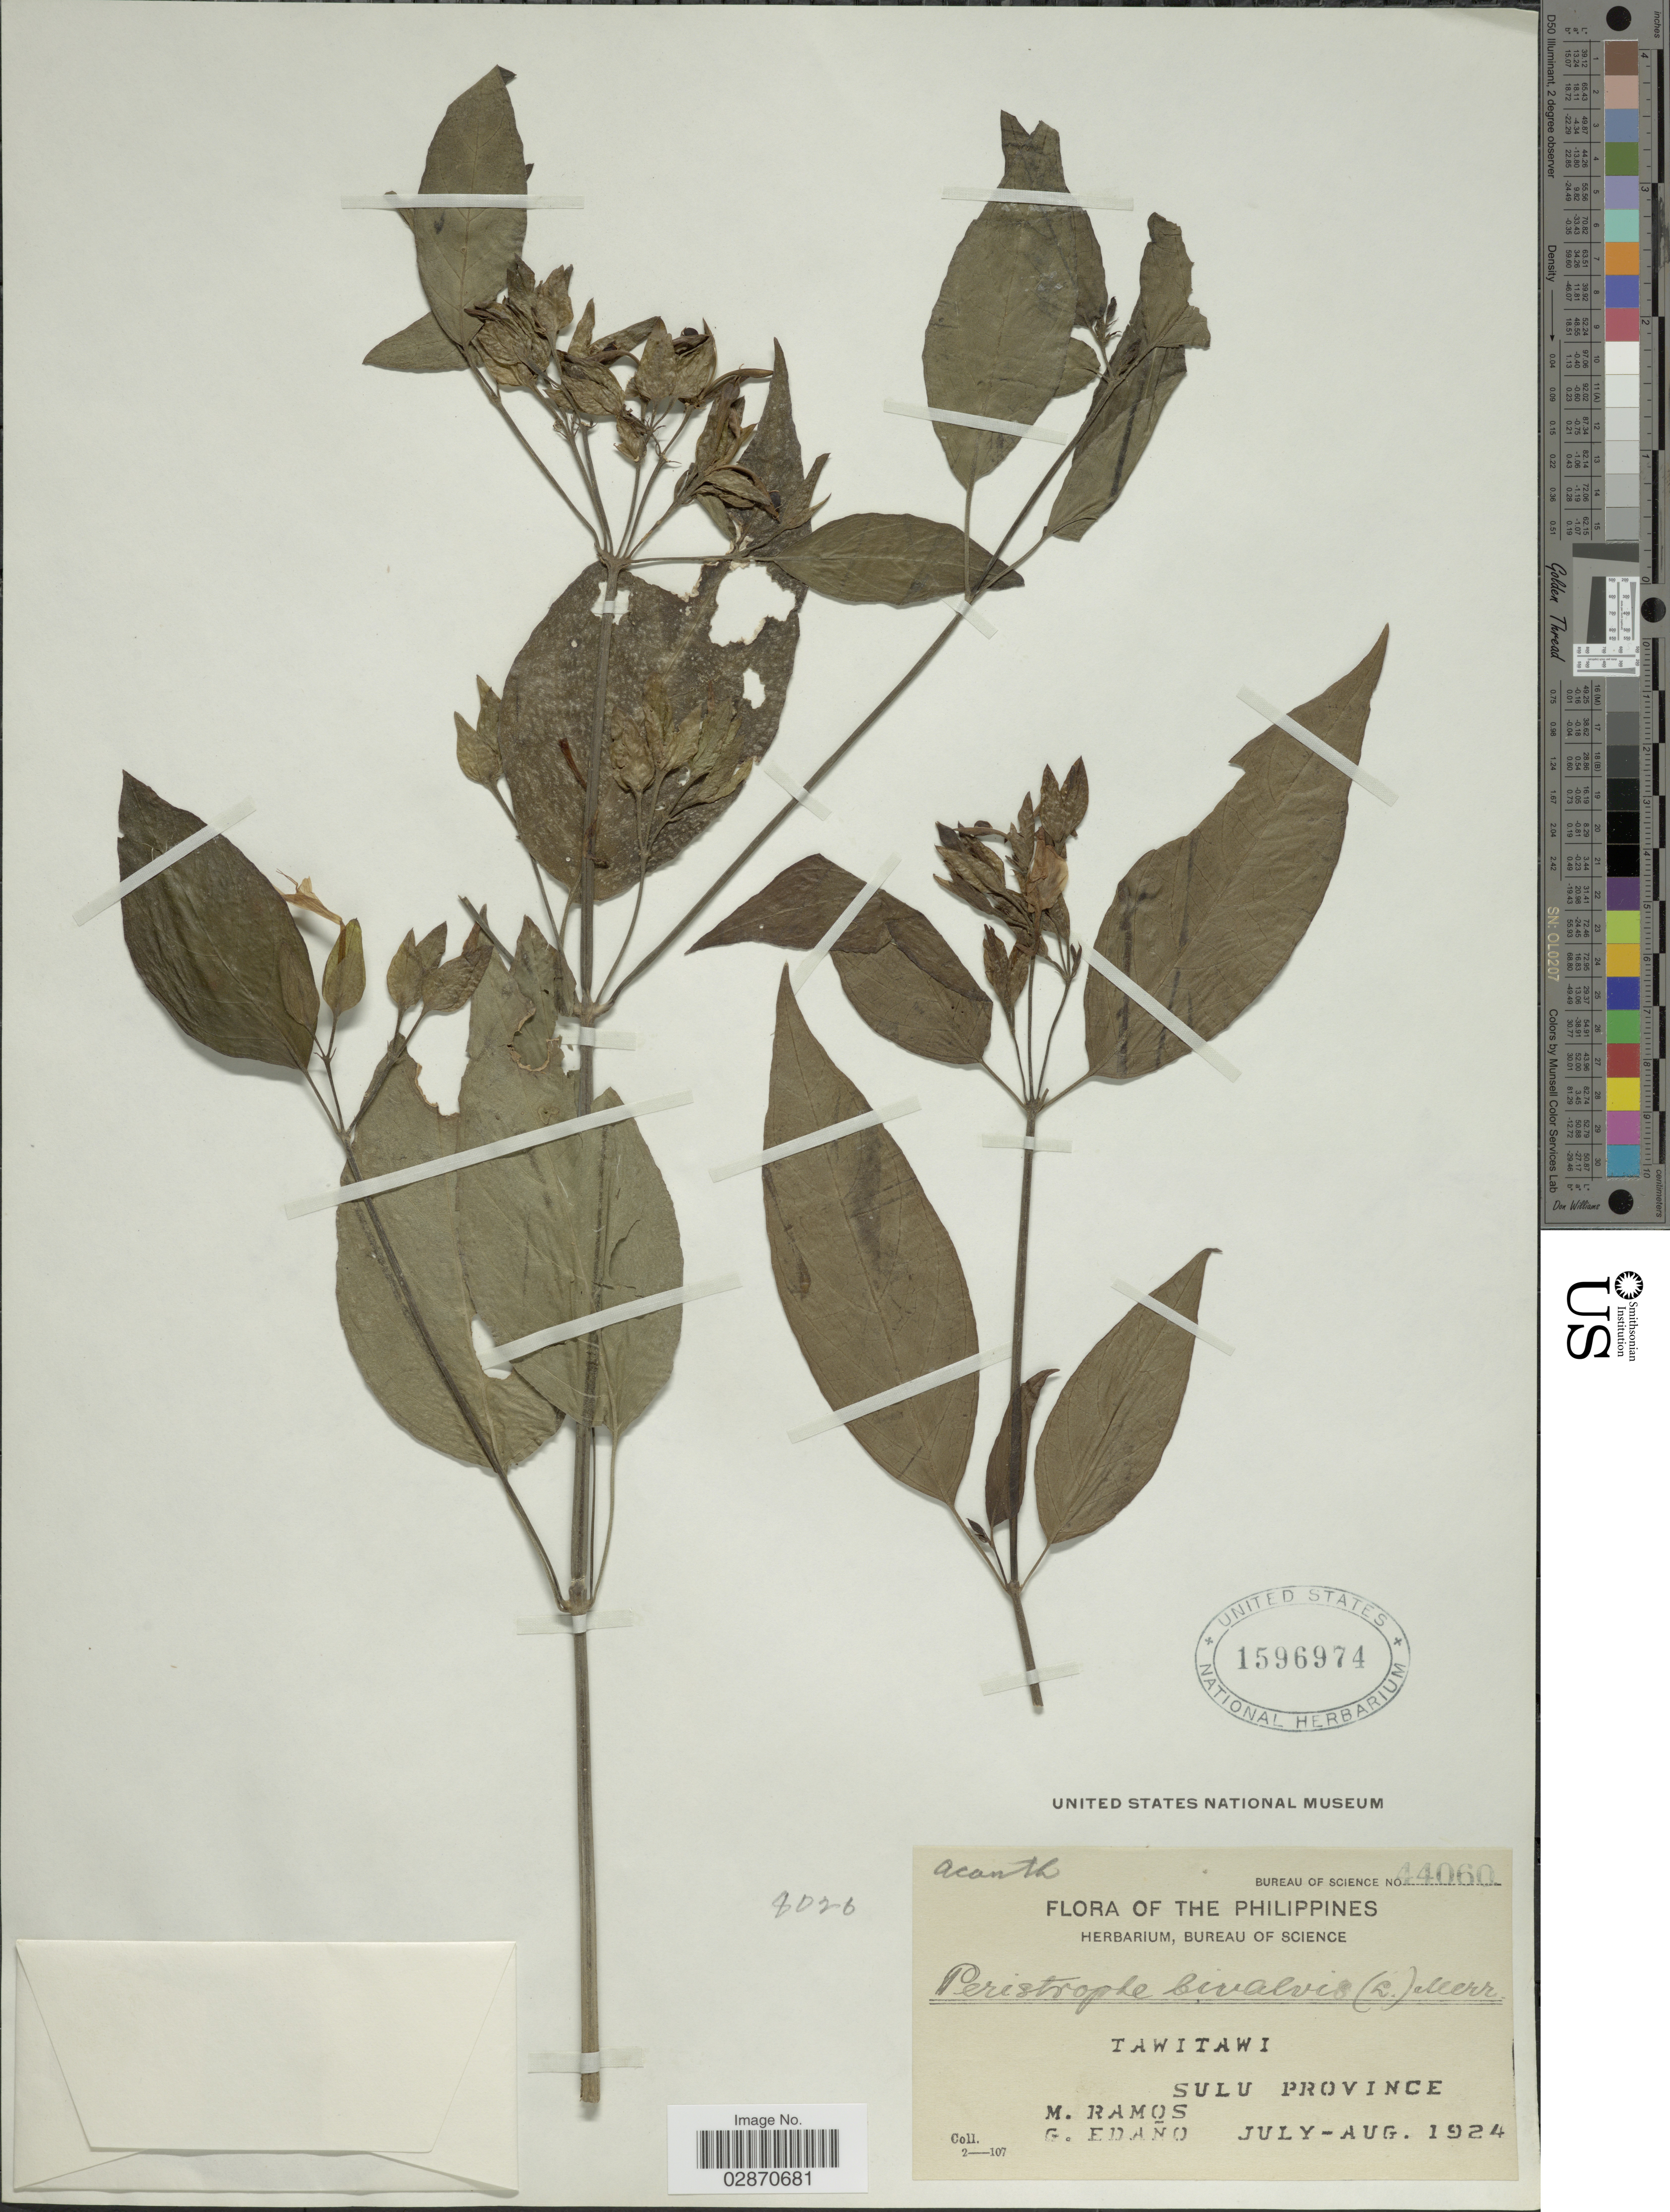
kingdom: Plantae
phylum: Tracheophyta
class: Magnoliopsida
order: Lamiales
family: Acanthaceae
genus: Peristrophe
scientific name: Peristrophe bivalvis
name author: (L.) Merr.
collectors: M. Ramos & G. Edaño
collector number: Bureau of Science 44060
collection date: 1924-07/1924-08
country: Philippines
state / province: Muslim Mindanao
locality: Tawitawi. Sulu Province.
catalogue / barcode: US 1596974